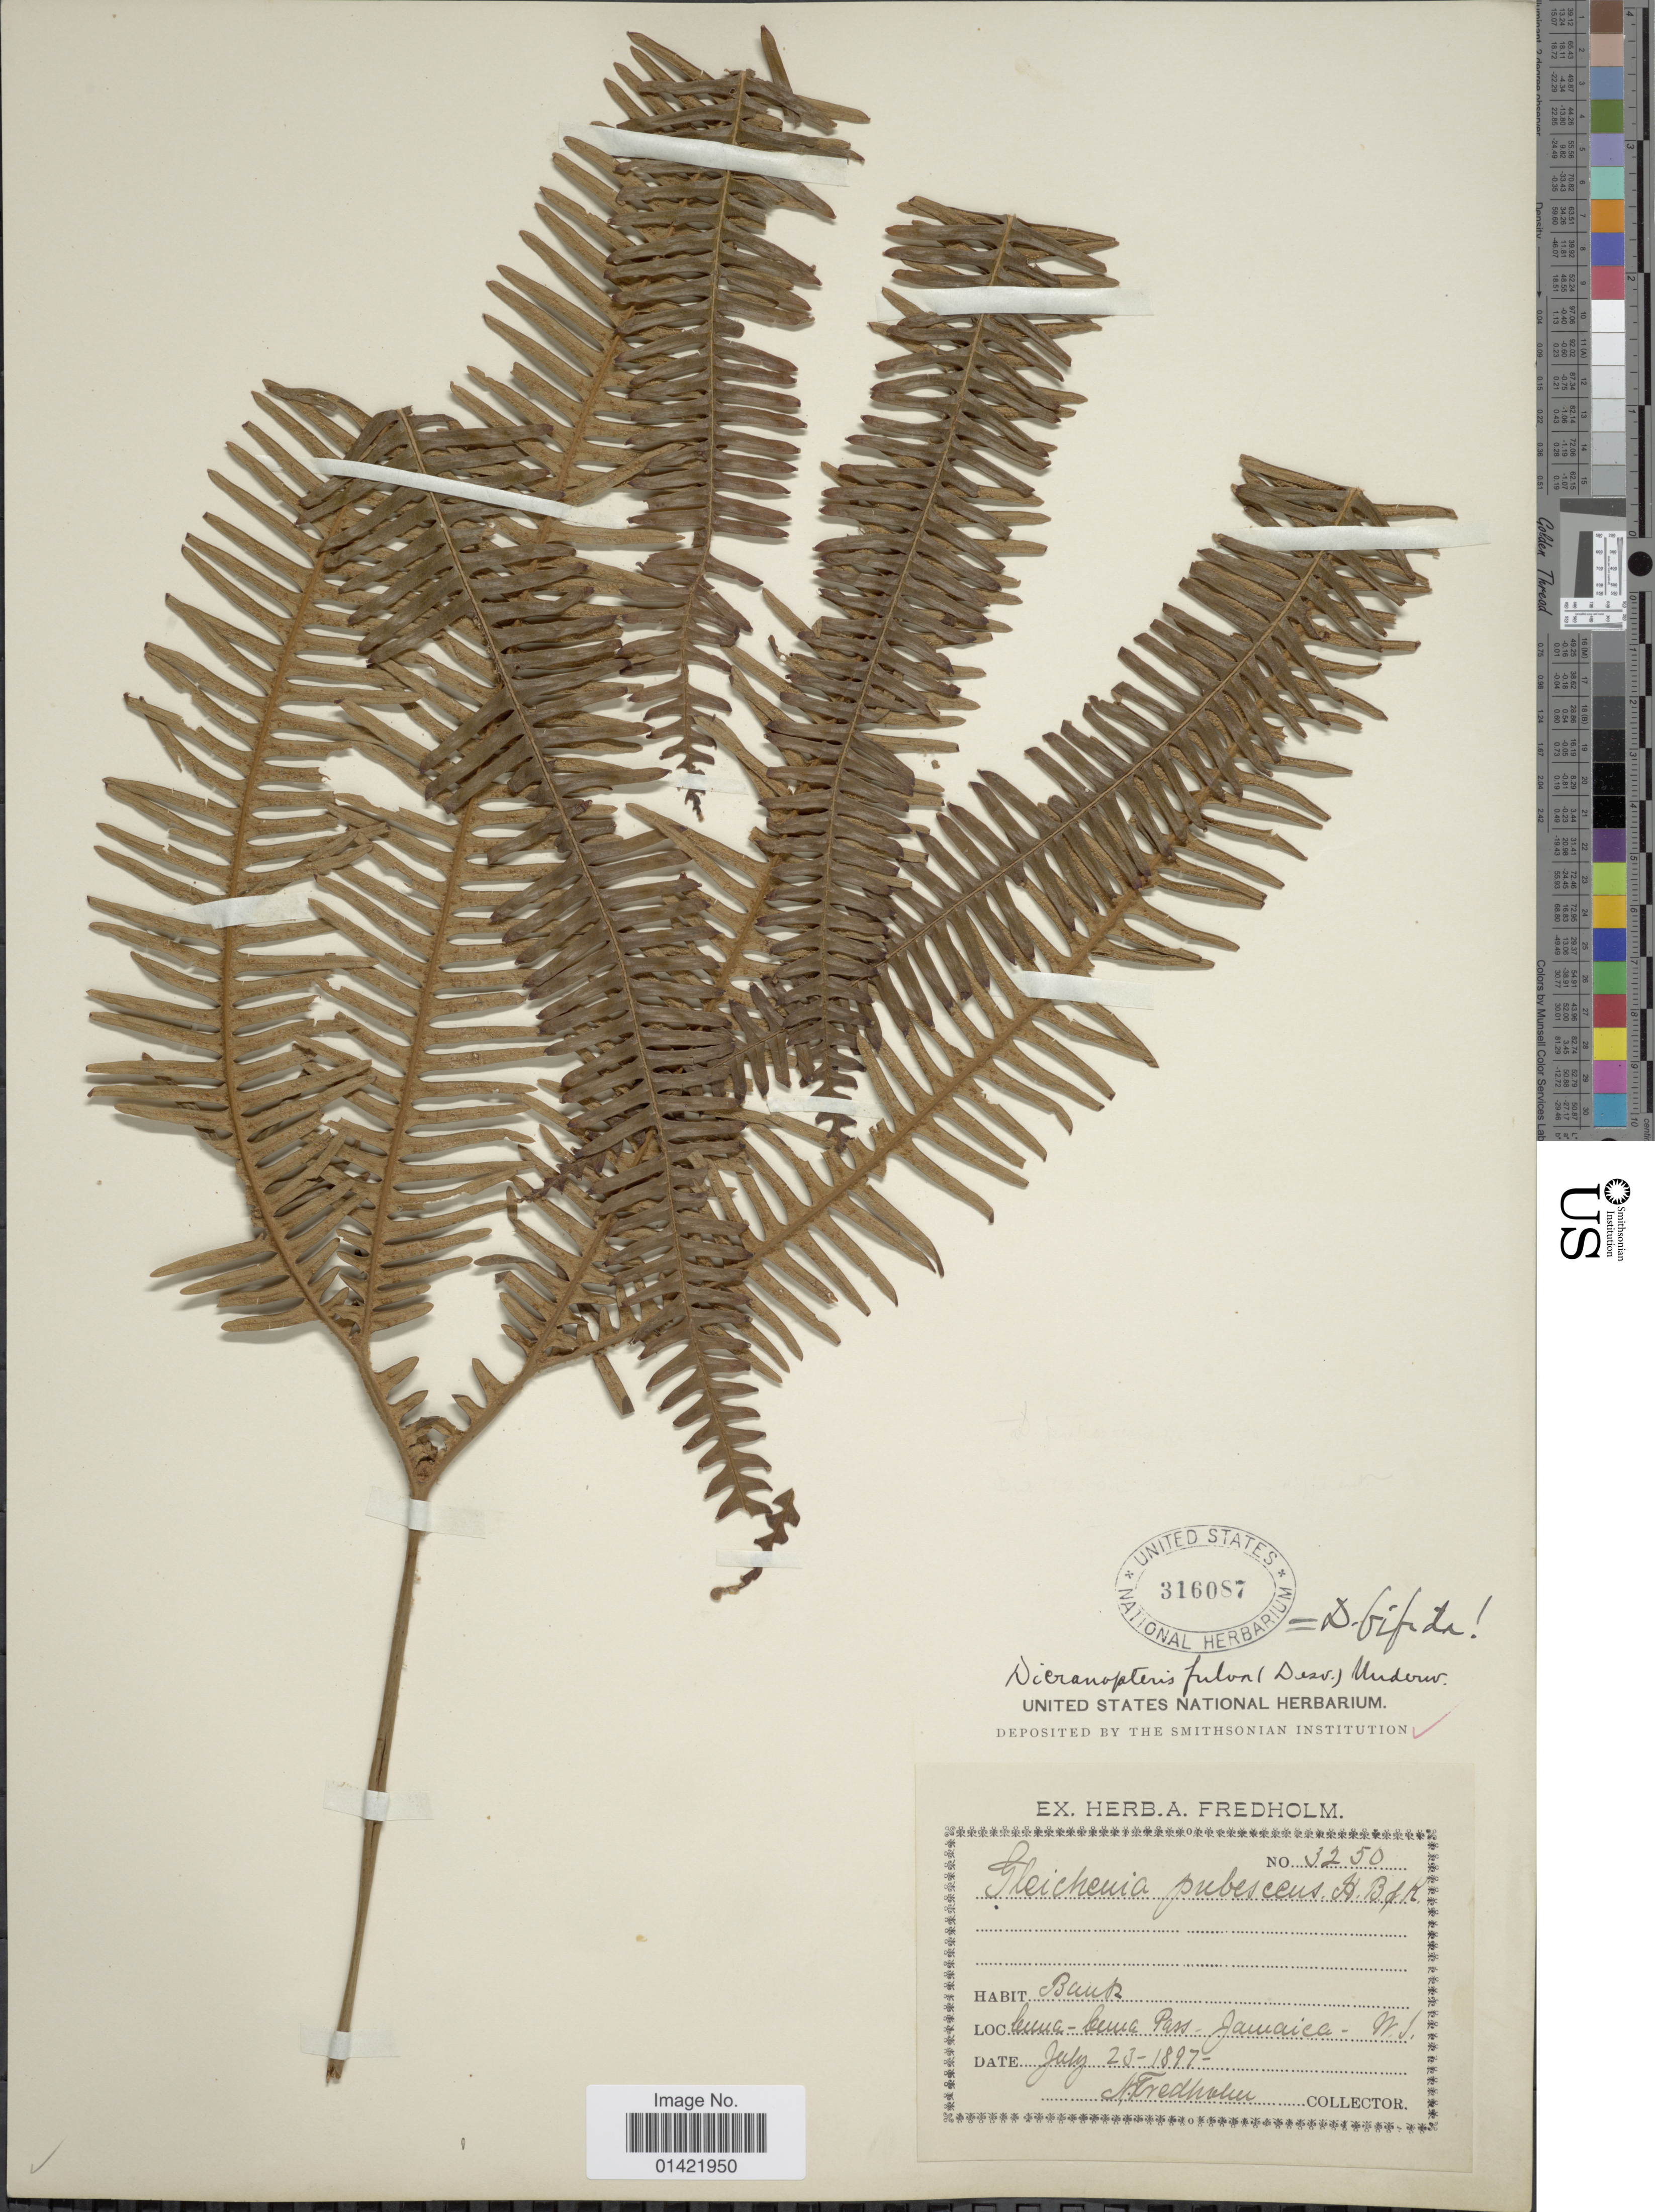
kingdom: Plantae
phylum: Tracheophyta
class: Polypodiopsida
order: Gleicheniales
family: Gleicheniaceae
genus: Sticherus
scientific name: Sticherus bifidus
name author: (Willd.) Ching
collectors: A. Fredholm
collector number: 3250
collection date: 1897-07-23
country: Jamaica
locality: Cuna-Cuna Pass. W. I.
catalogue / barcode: US 316087